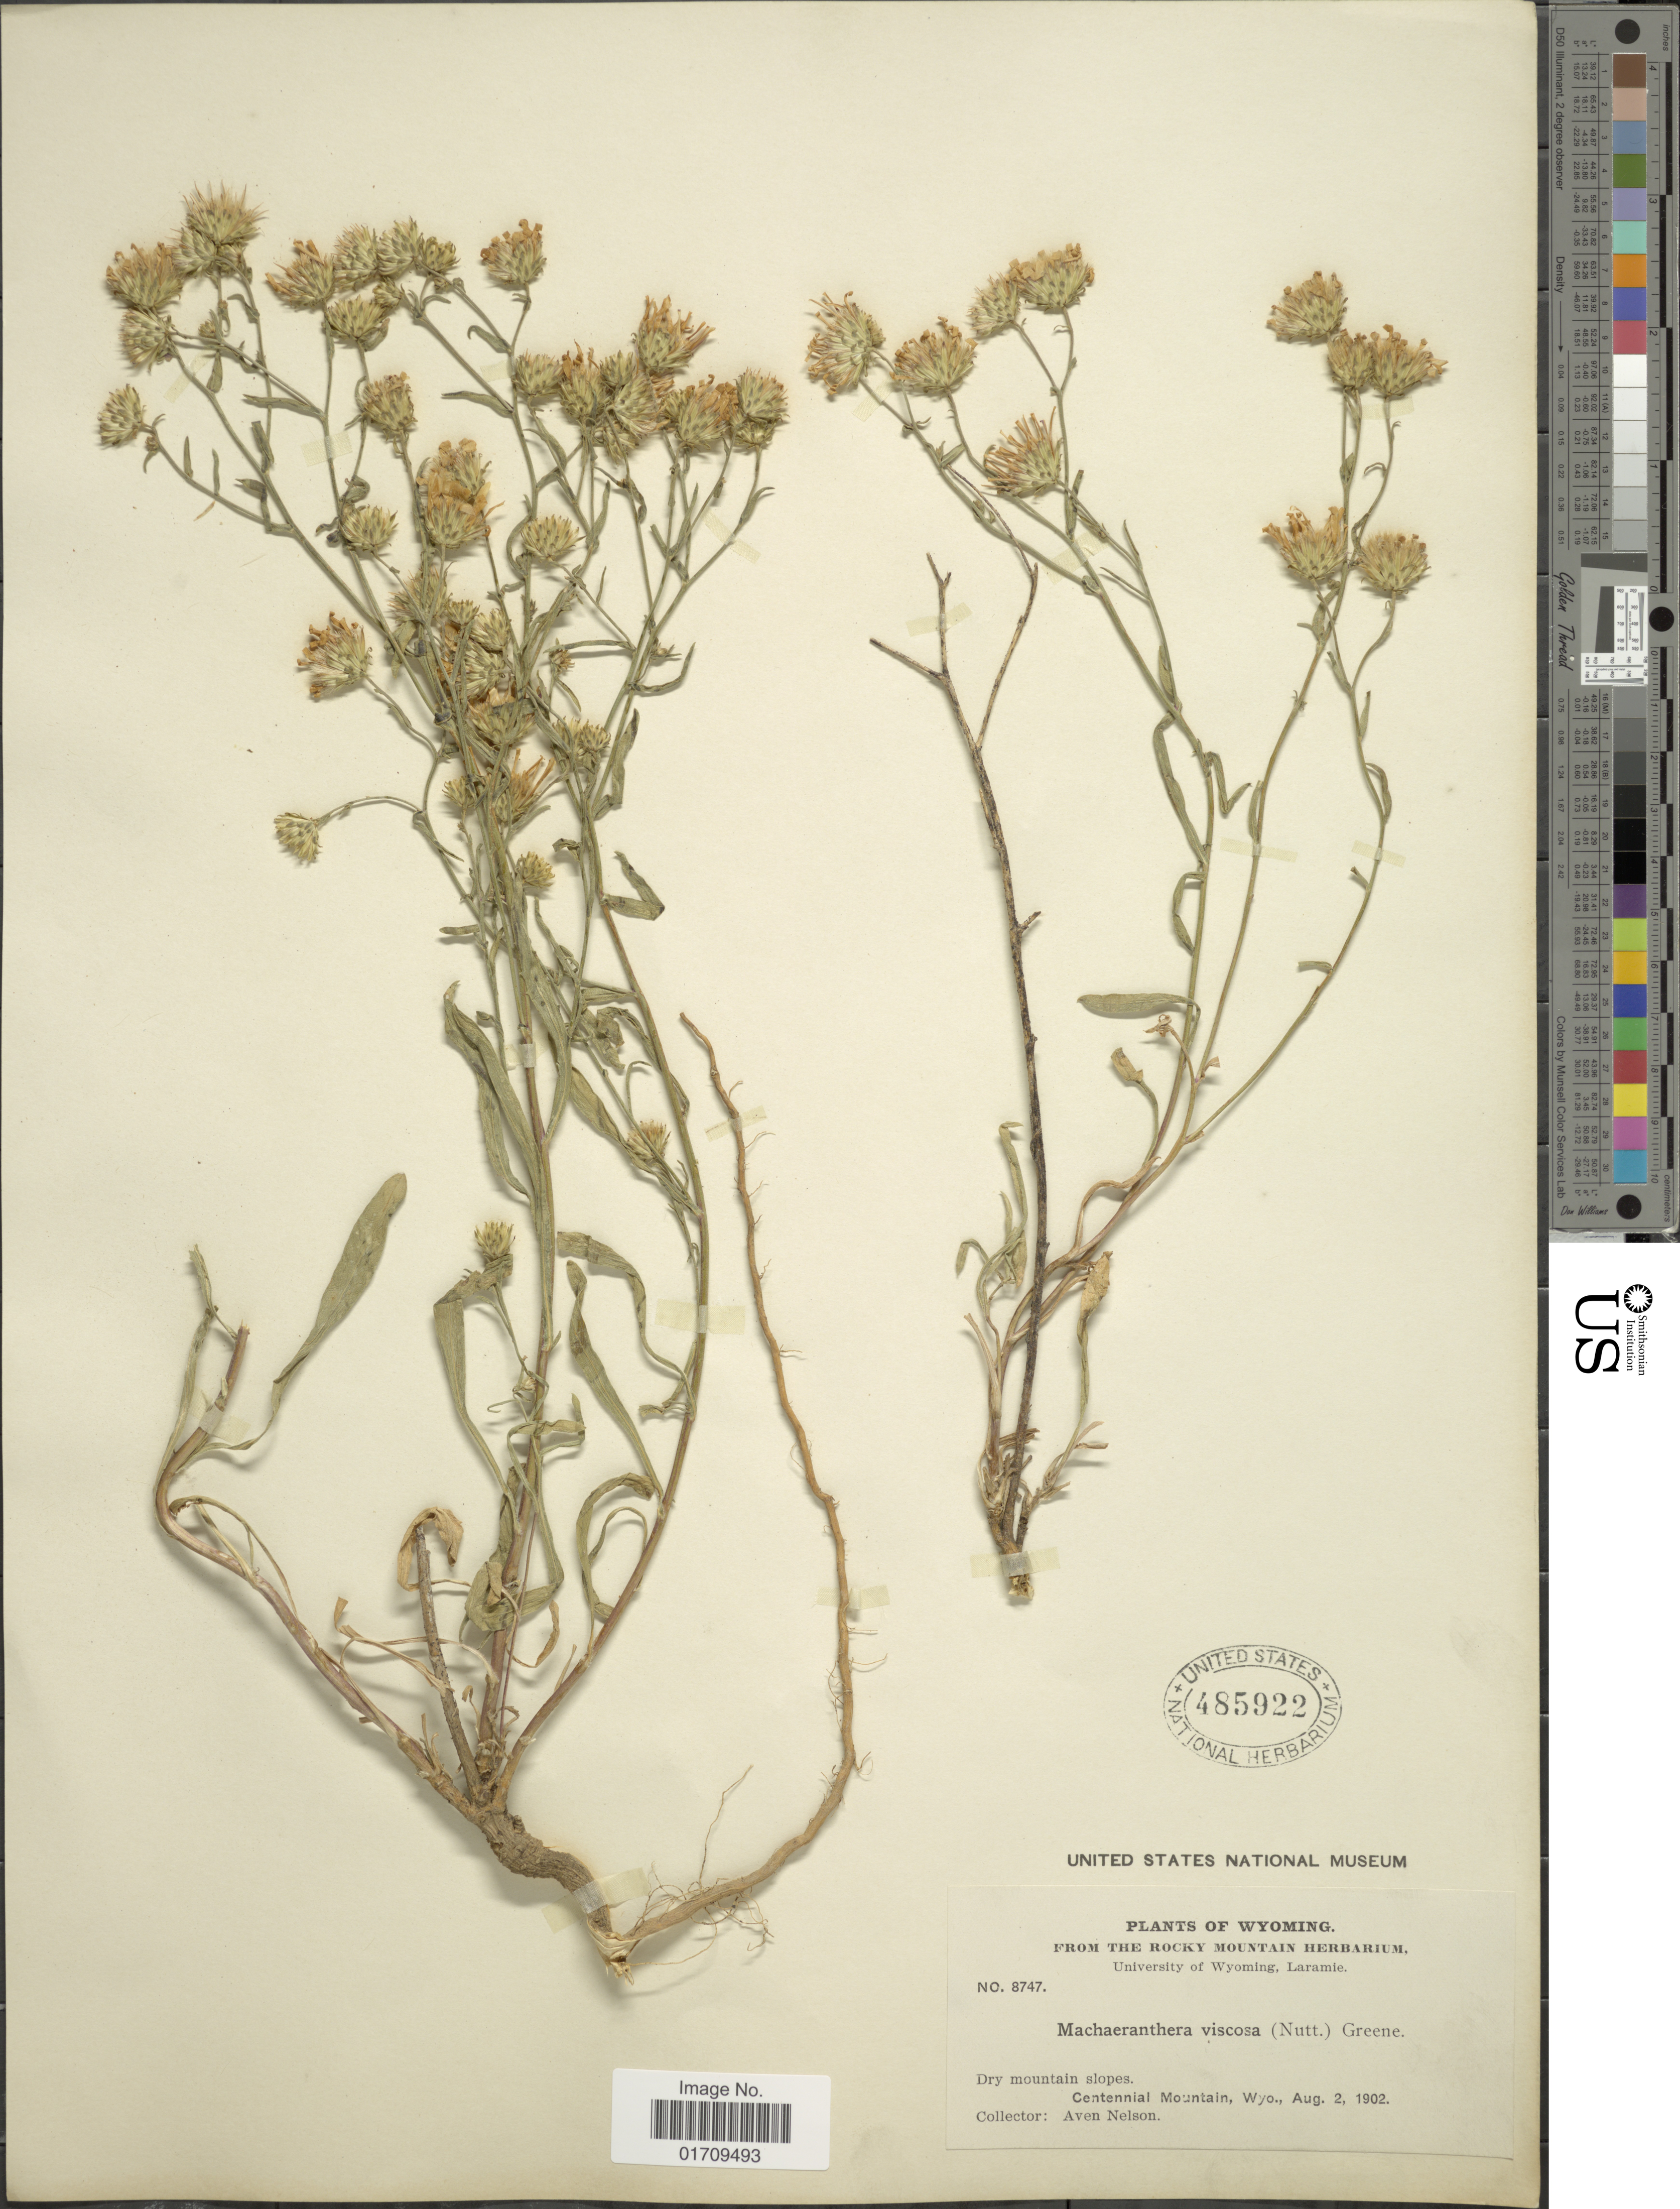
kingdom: Plantae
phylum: Tracheophyta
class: Magnoliopsida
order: Asterales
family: Asteraceae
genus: Machaeranthera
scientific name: Machaeranthera viscosa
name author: (Nutt.) Greene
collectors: A. Nelson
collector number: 8747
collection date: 1902-08-02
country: United States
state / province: Wyoming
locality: Centennial Mountain, Wyo.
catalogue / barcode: US 485922